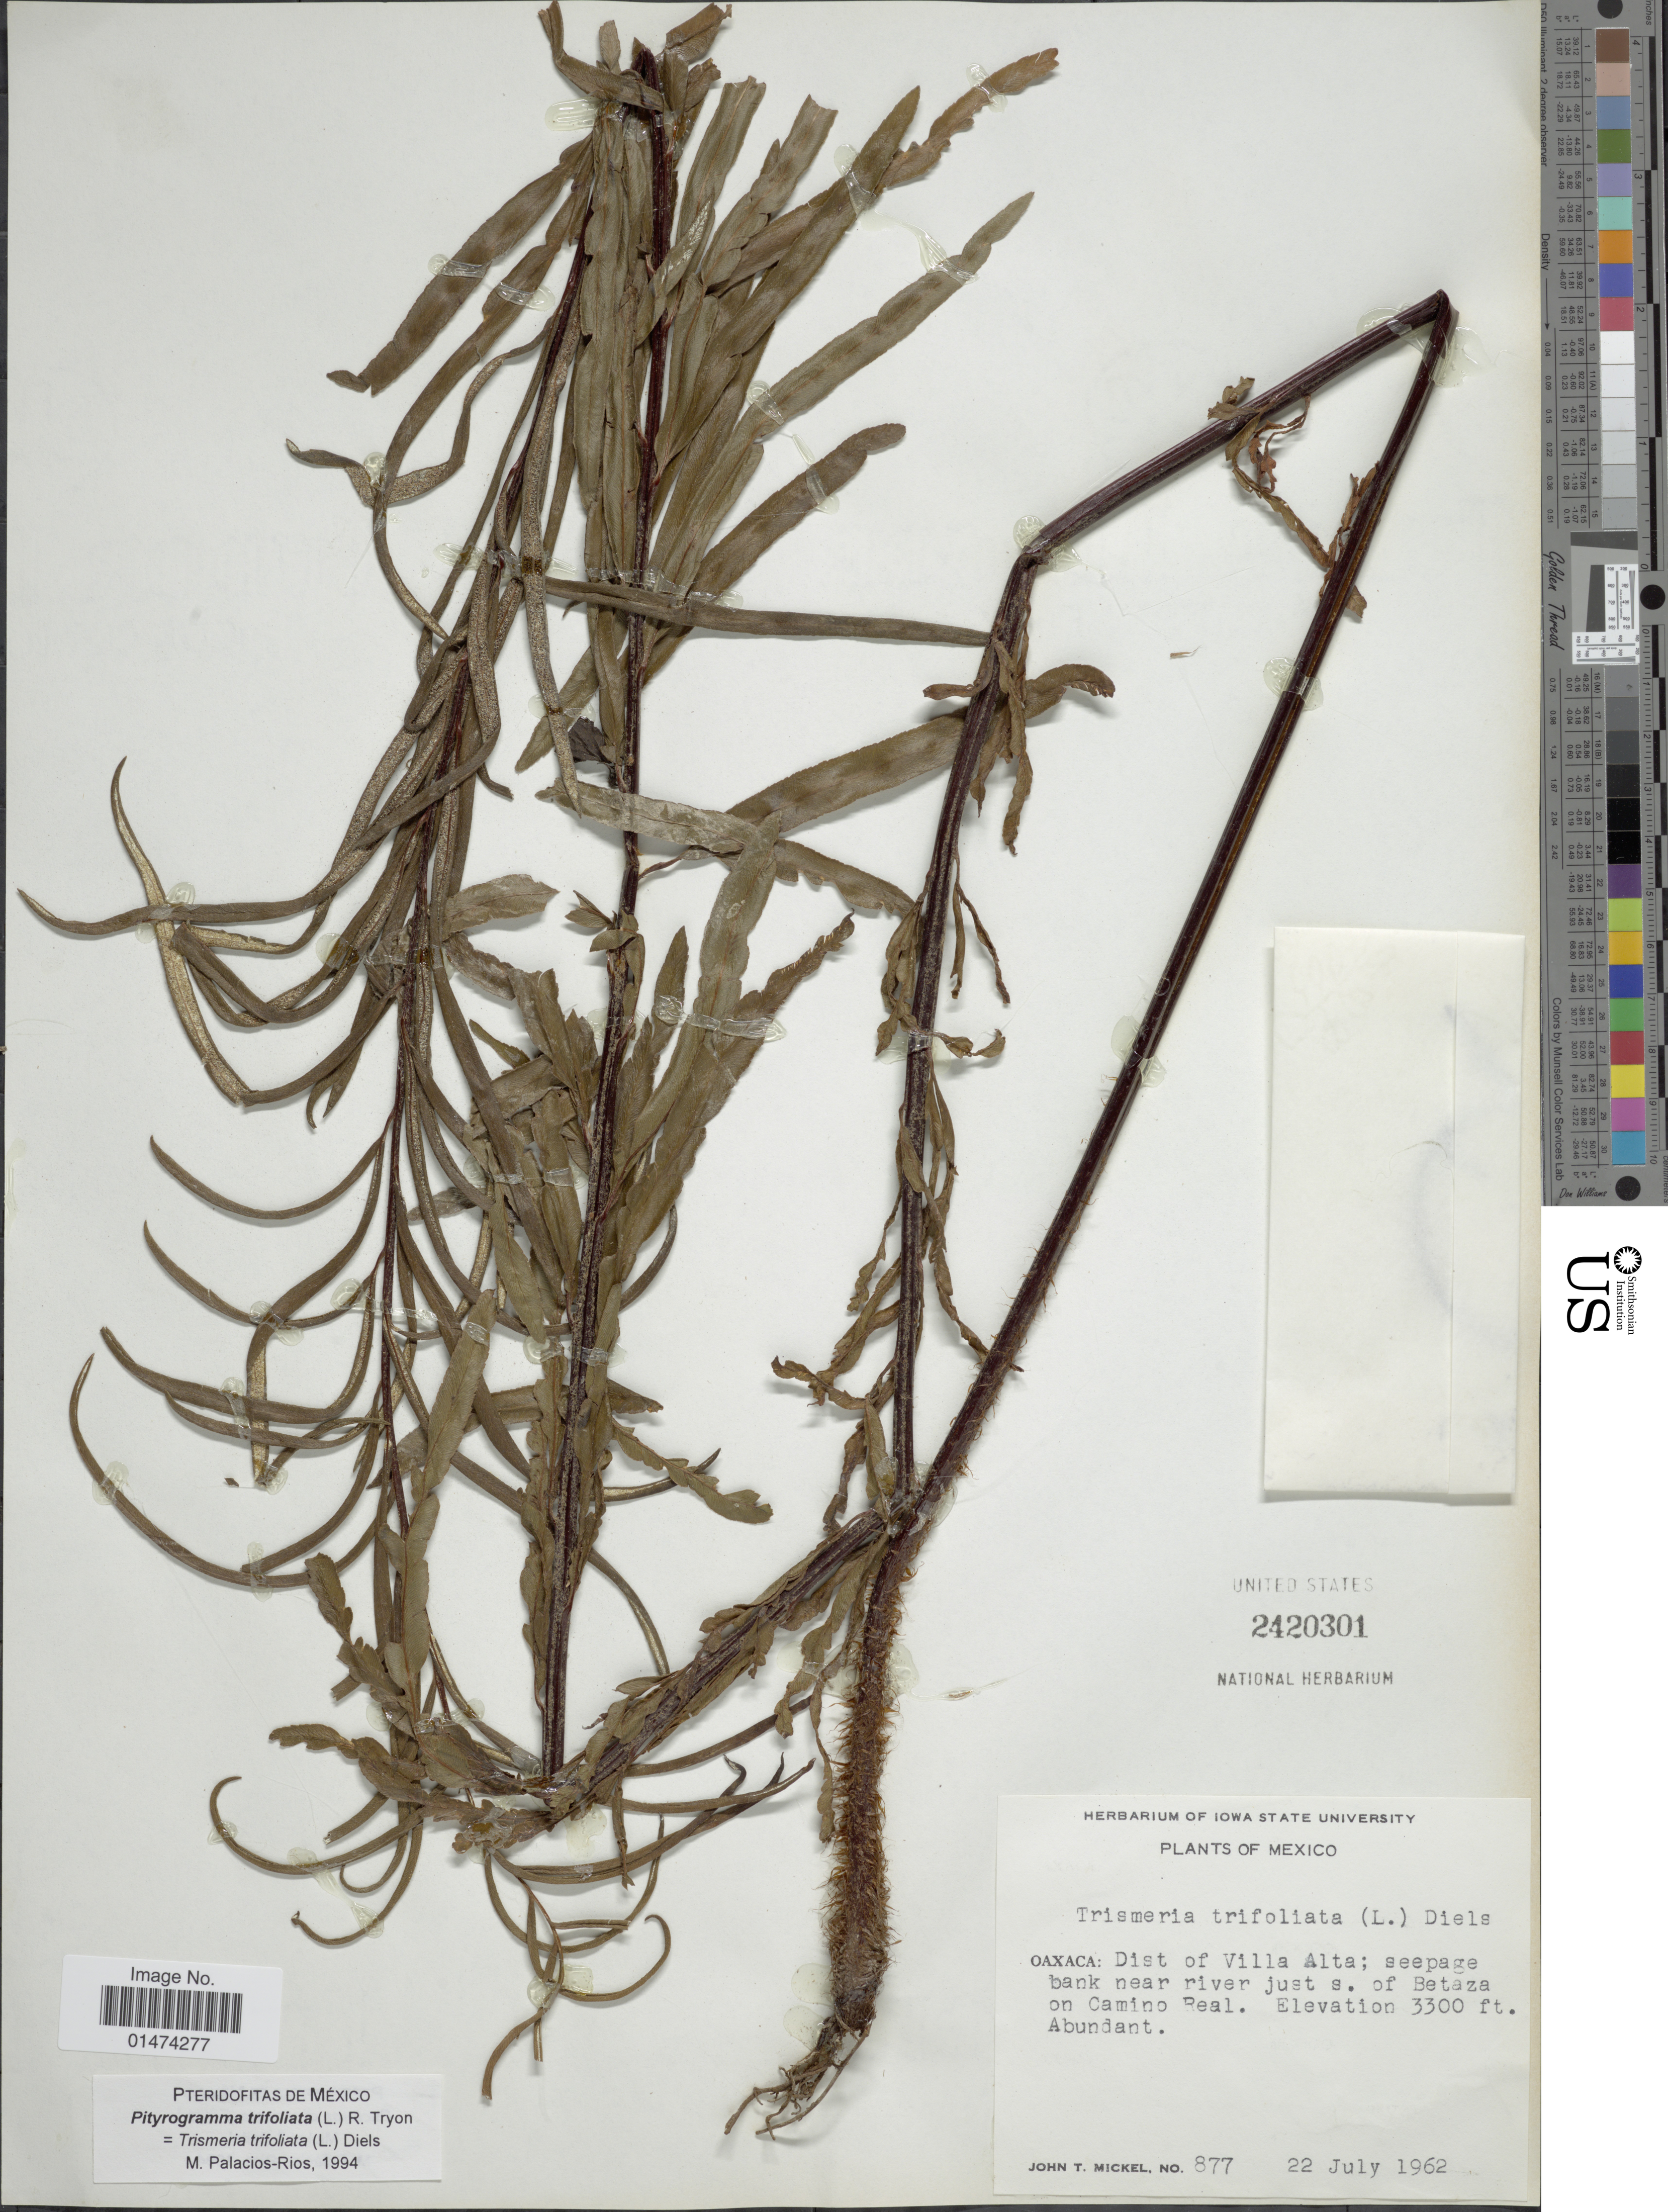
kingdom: Plantae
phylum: Tracheophyta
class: Polypodiopsida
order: Polypodiales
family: Pteridaceae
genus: Pityrogramma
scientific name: Pityrogramma trifoliata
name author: (L.) R.M. Tryon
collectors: J. T. Mickel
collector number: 877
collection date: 1962-07-22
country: Mexico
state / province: Oaxaca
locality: Dist of Villa Alta; seepage bank near river just s. of Betaza on Camini Real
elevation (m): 1006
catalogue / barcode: US 2420301